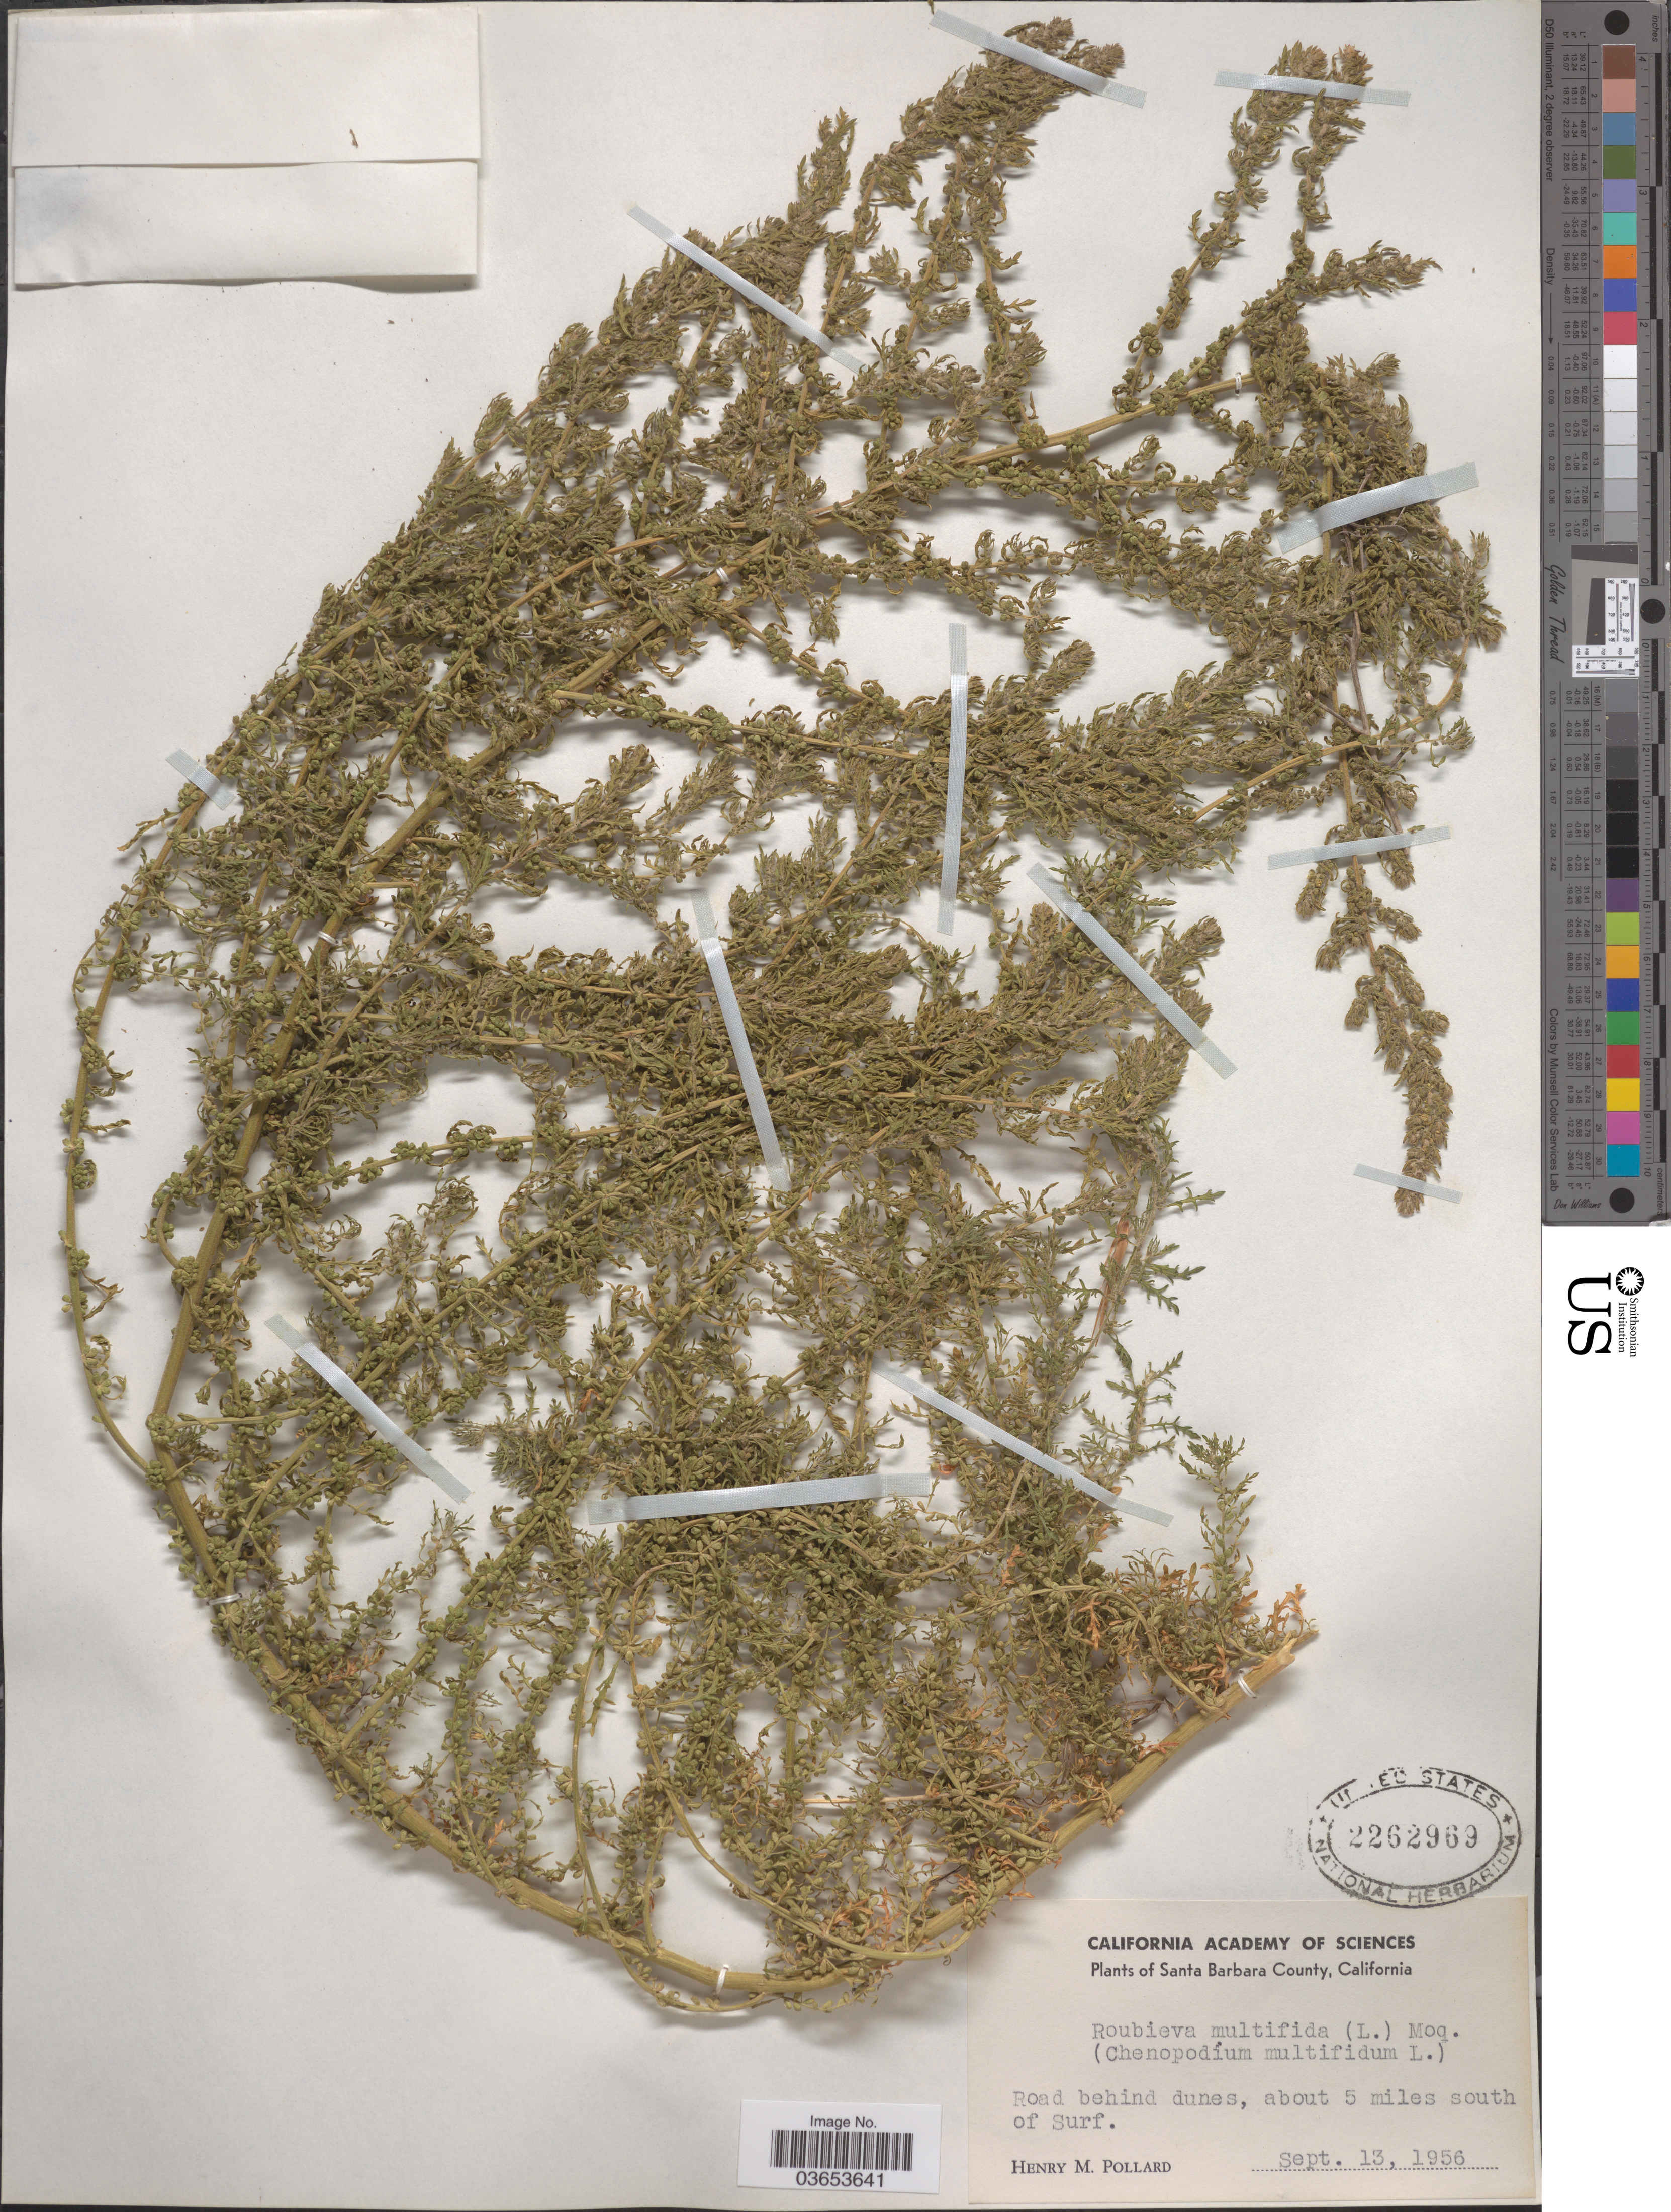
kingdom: Plantae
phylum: Tracheophyta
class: Magnoliopsida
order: Caryophyllales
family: Amaranthaceae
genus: Chenopodium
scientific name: Chenopodium multifidum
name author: L.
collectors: H. M. Pollard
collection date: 1956-09-13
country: United States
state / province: California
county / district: Santa Barbara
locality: Santa Barbara County. About 5 miles south of Surf.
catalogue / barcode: US 2262969